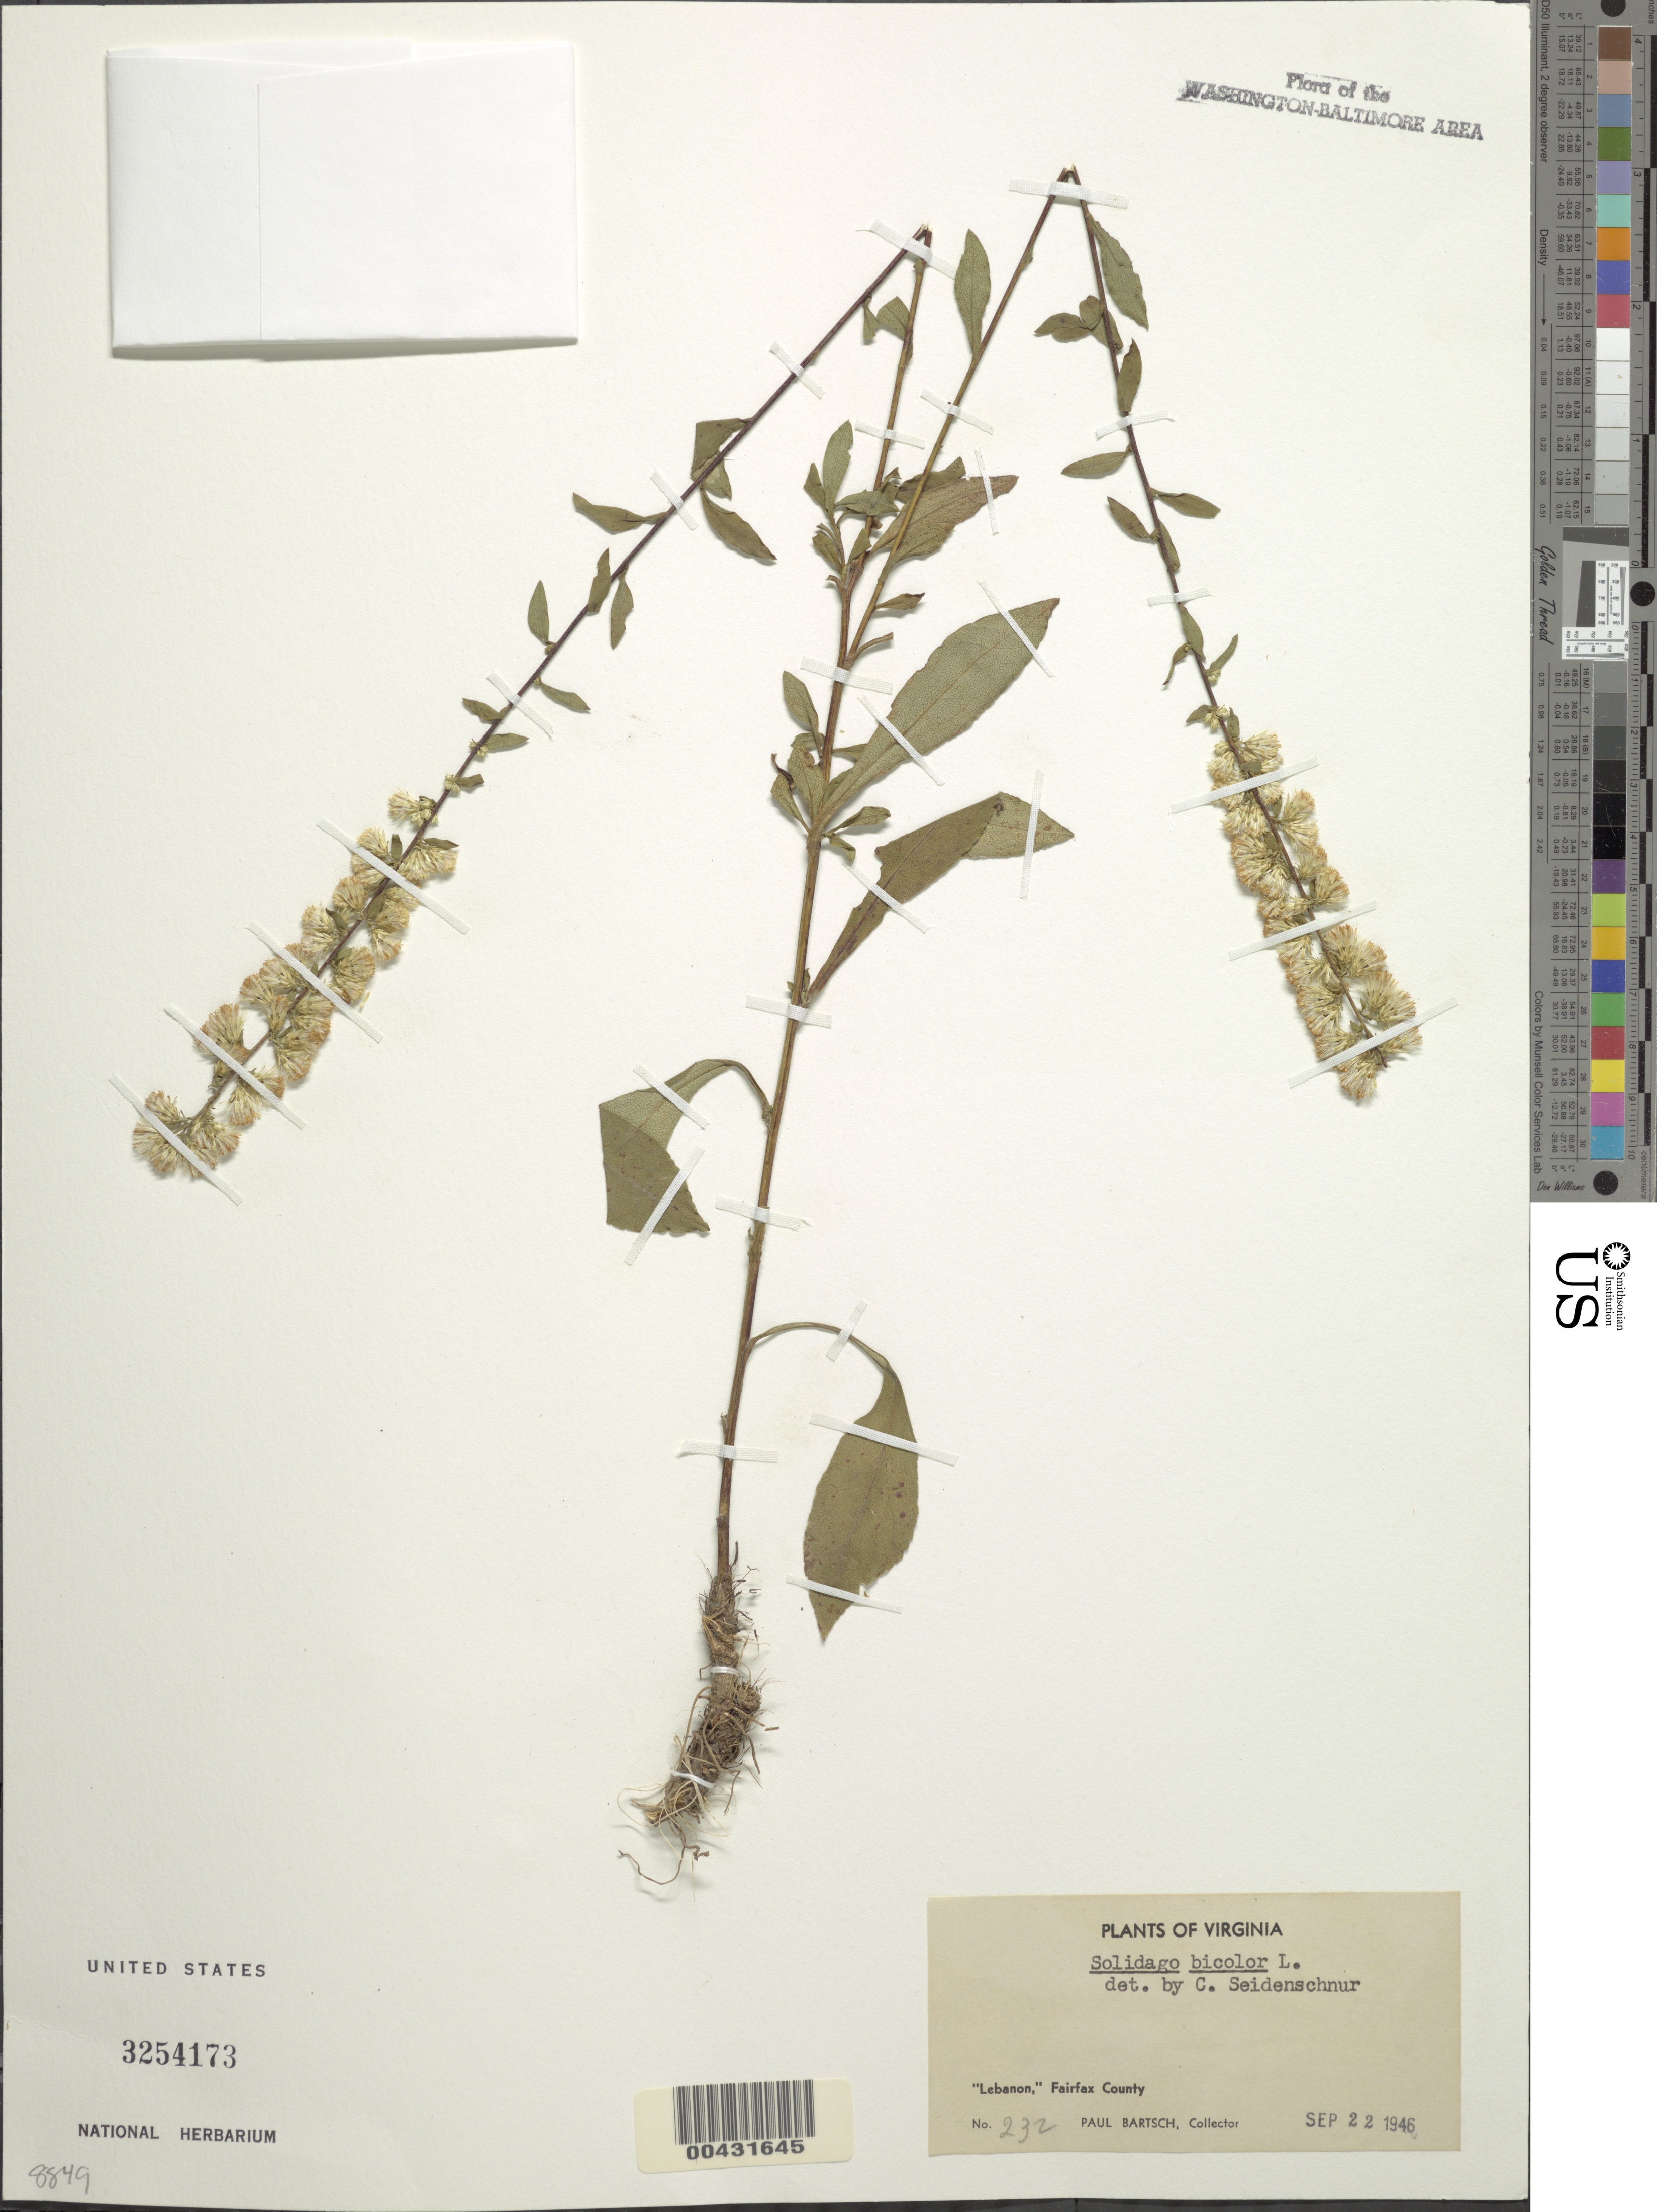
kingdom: Plantae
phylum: Tracheophyta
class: Magnoliopsida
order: Asterales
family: Asteraceae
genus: Solidago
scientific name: Solidago bicolor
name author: L.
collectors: P. Bartsch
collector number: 232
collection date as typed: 22 Sep 1946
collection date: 1946-09-22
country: United States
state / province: Virginia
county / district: Fairfax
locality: Lebanon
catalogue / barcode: US 3254173